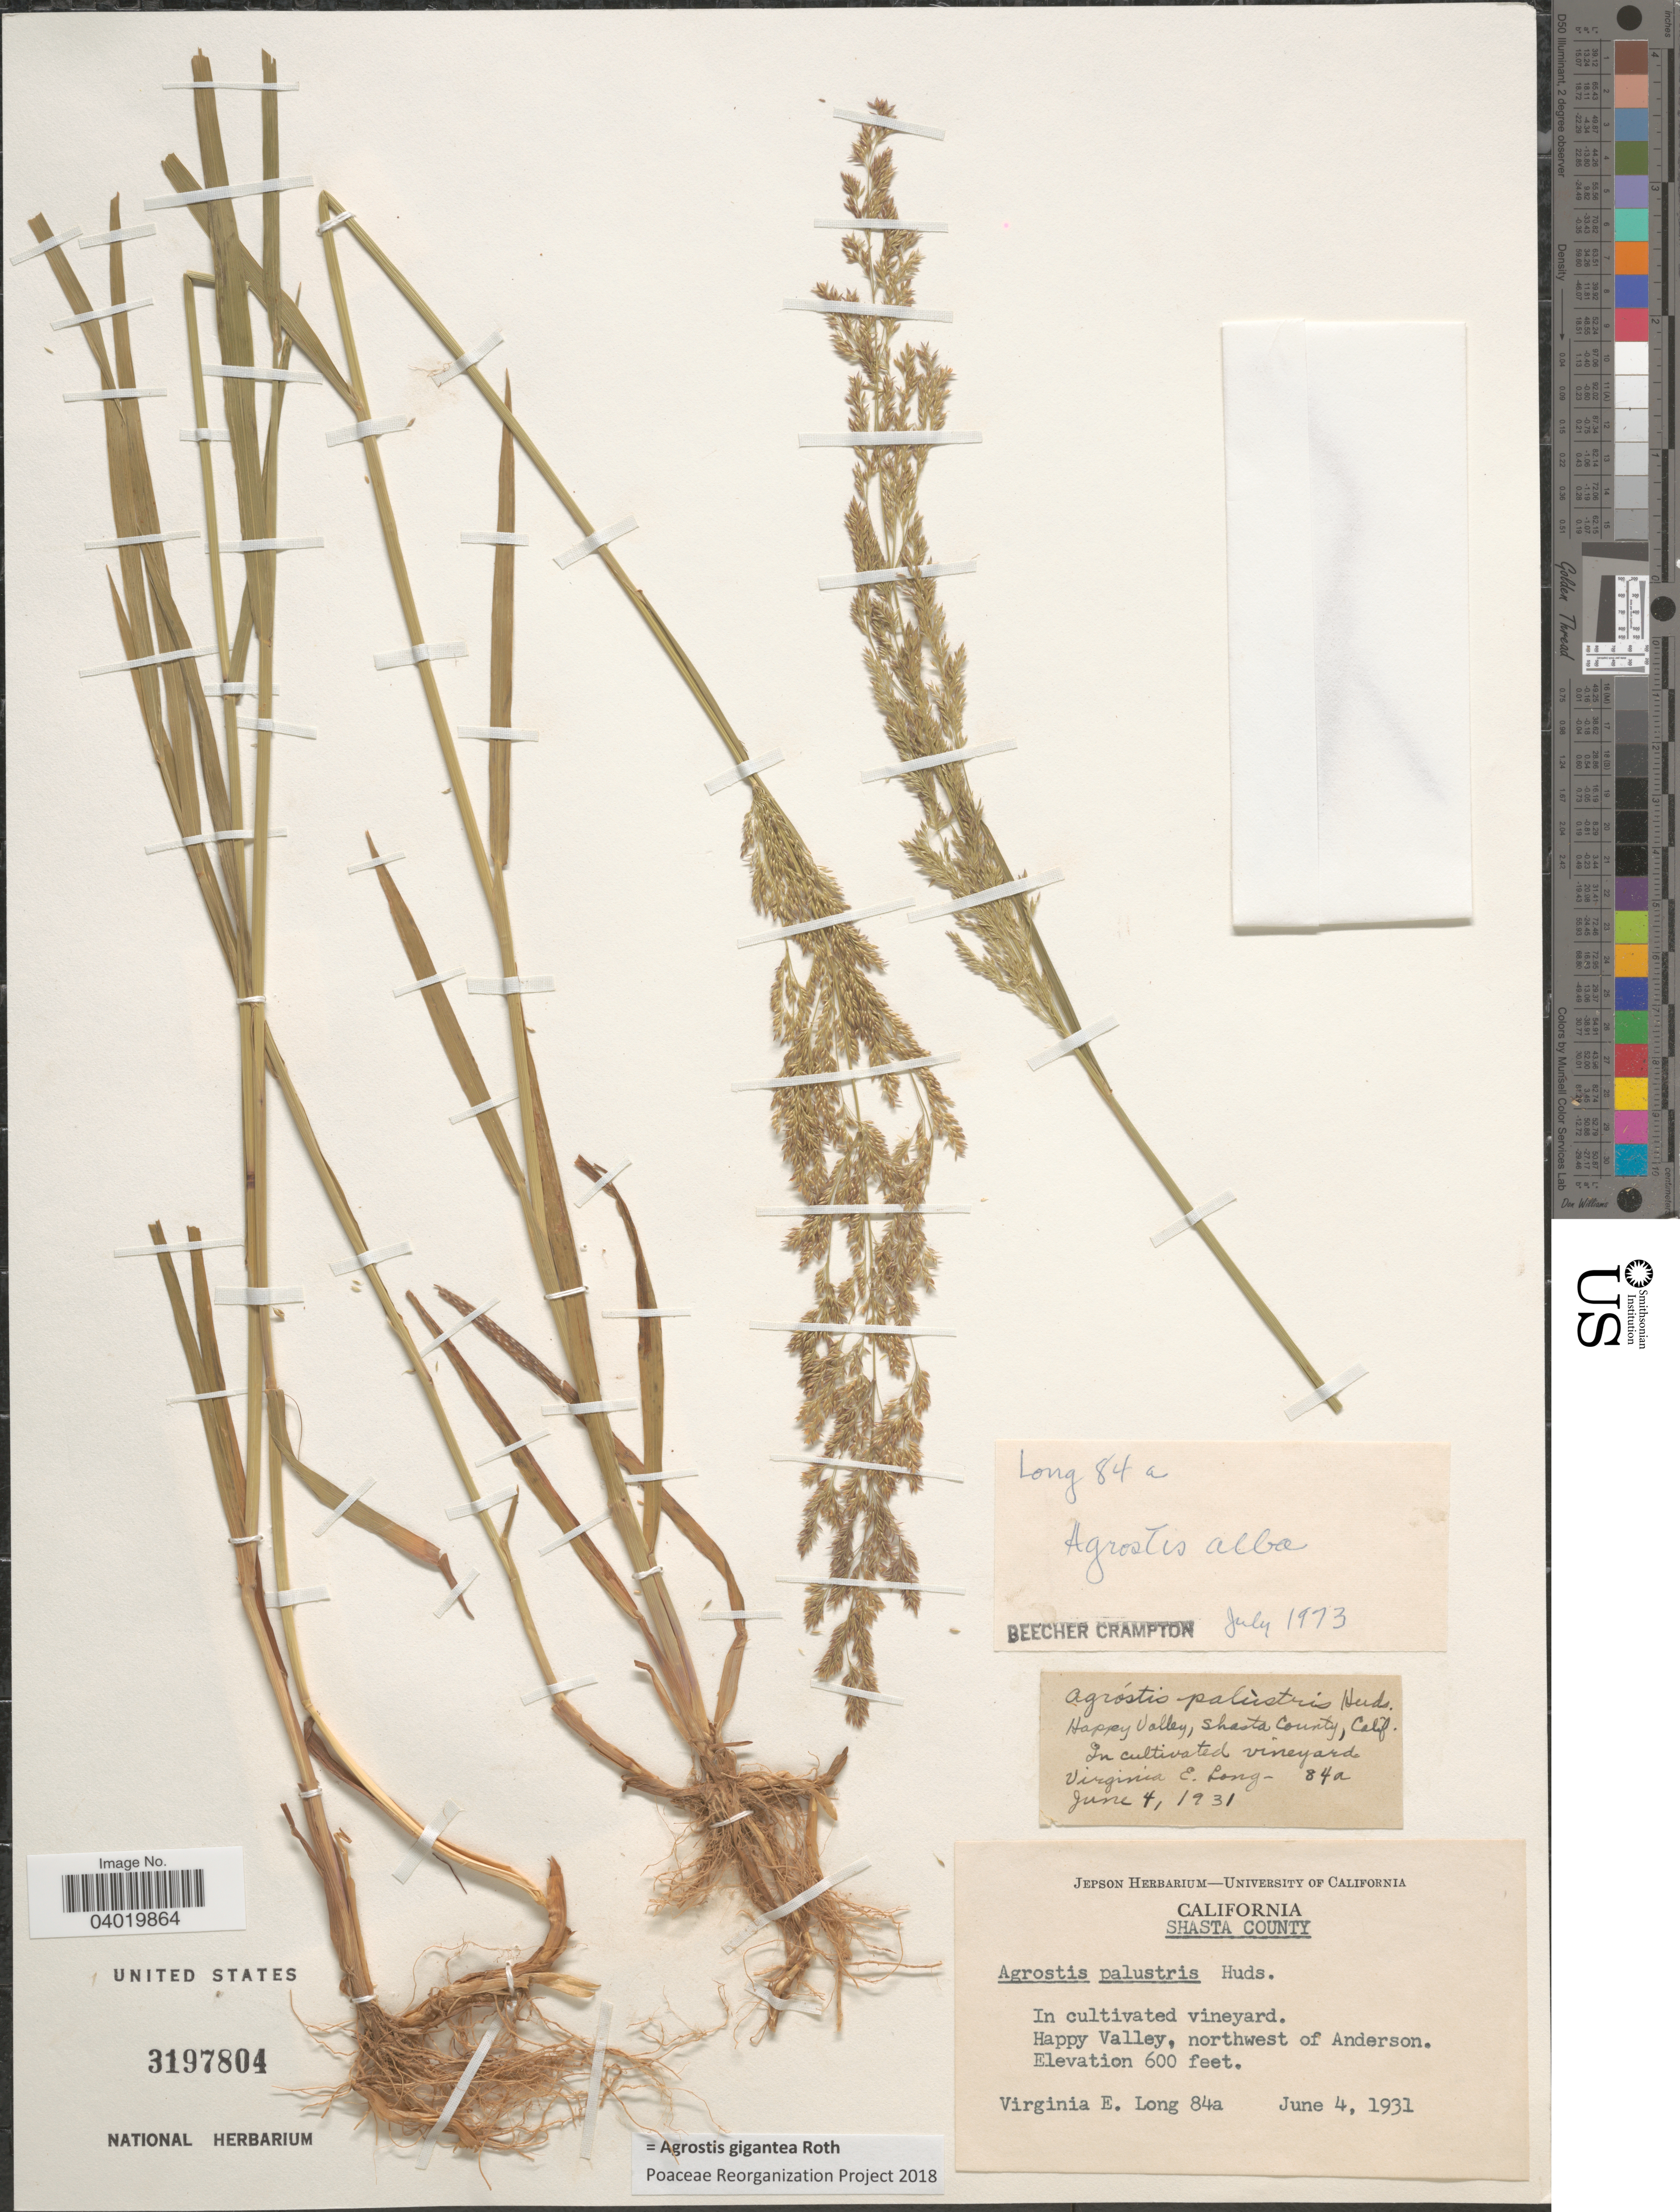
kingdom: Plantae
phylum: Tracheophyta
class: Liliopsida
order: Poales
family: Poaceae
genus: Agrostis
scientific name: Agrostis gigantea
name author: Roth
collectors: V. Long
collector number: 84a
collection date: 1931-06-04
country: United States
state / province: California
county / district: Shasta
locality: Shasta County. vineyard. Happy Valley, northwest of Anderson.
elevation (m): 183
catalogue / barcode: US 3197804